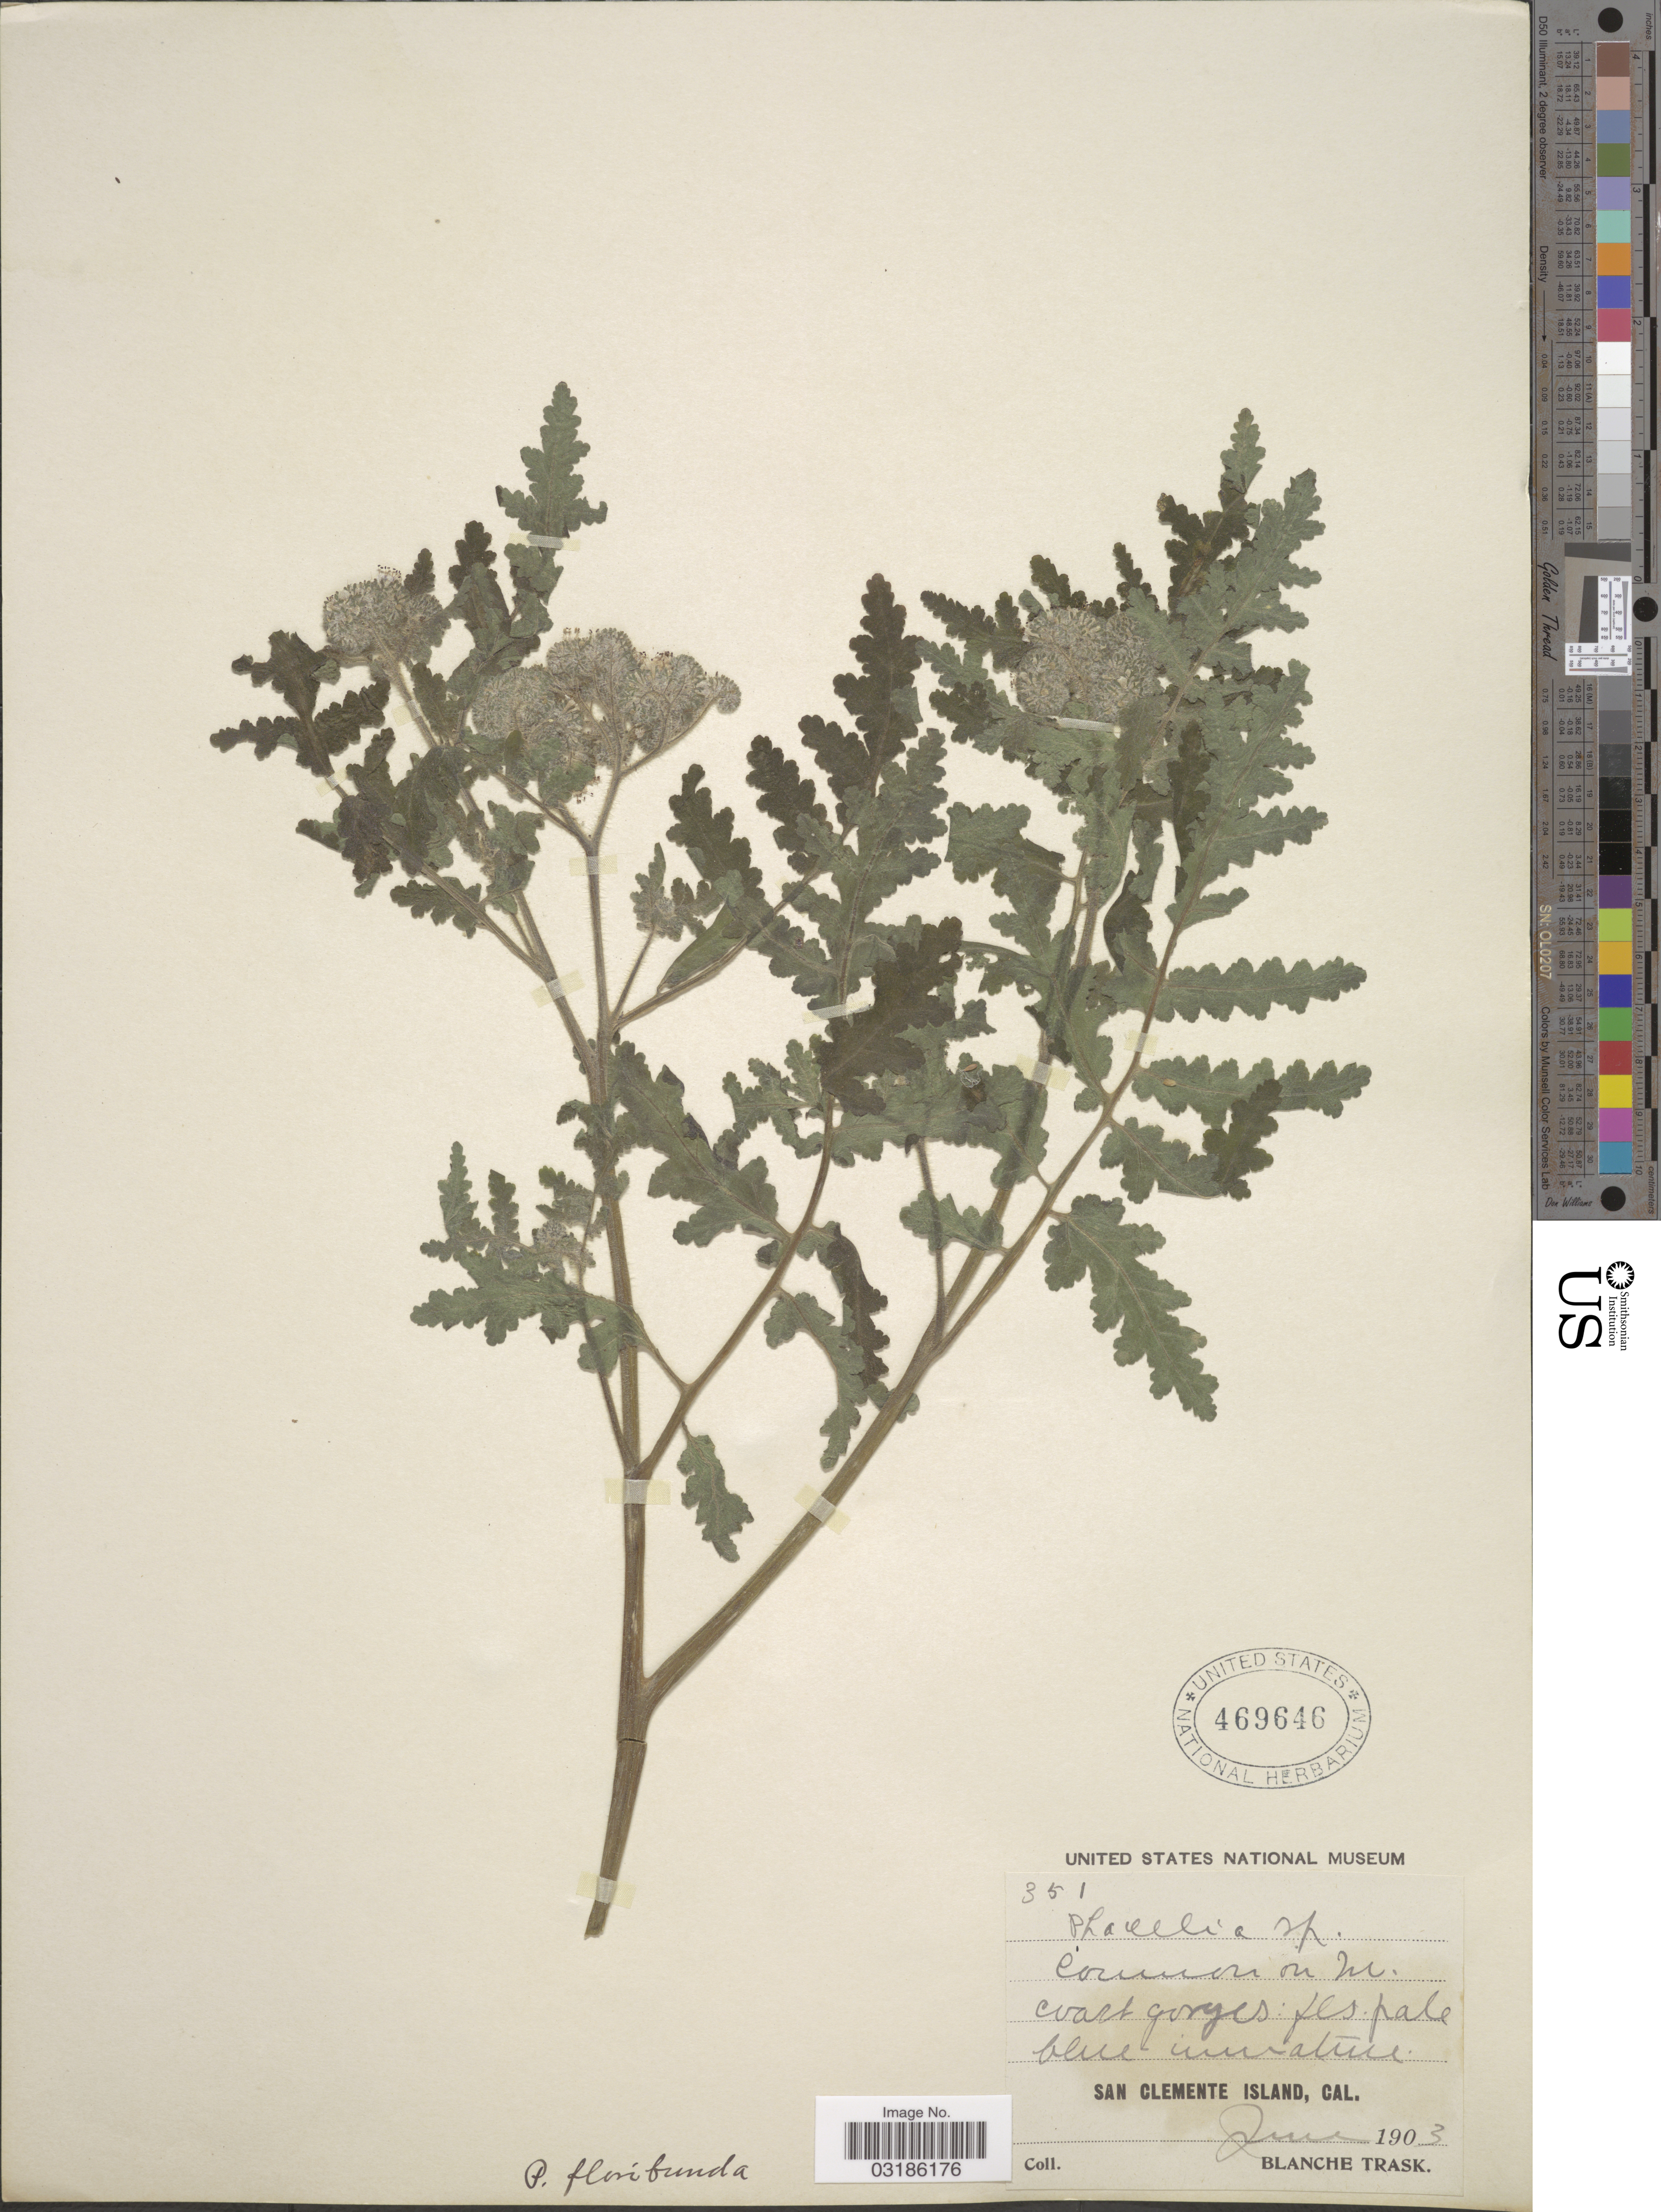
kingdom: Plantae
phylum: Tracheophyta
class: Magnoliopsida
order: Boraginales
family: Hydrophyllaceae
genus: Phacelia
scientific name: Phacelia floribunda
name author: Greene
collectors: B. Trask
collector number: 351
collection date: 1903-06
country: United States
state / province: California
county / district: Los Angeles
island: San Clemente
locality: San Clemente Island.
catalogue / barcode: US 469646